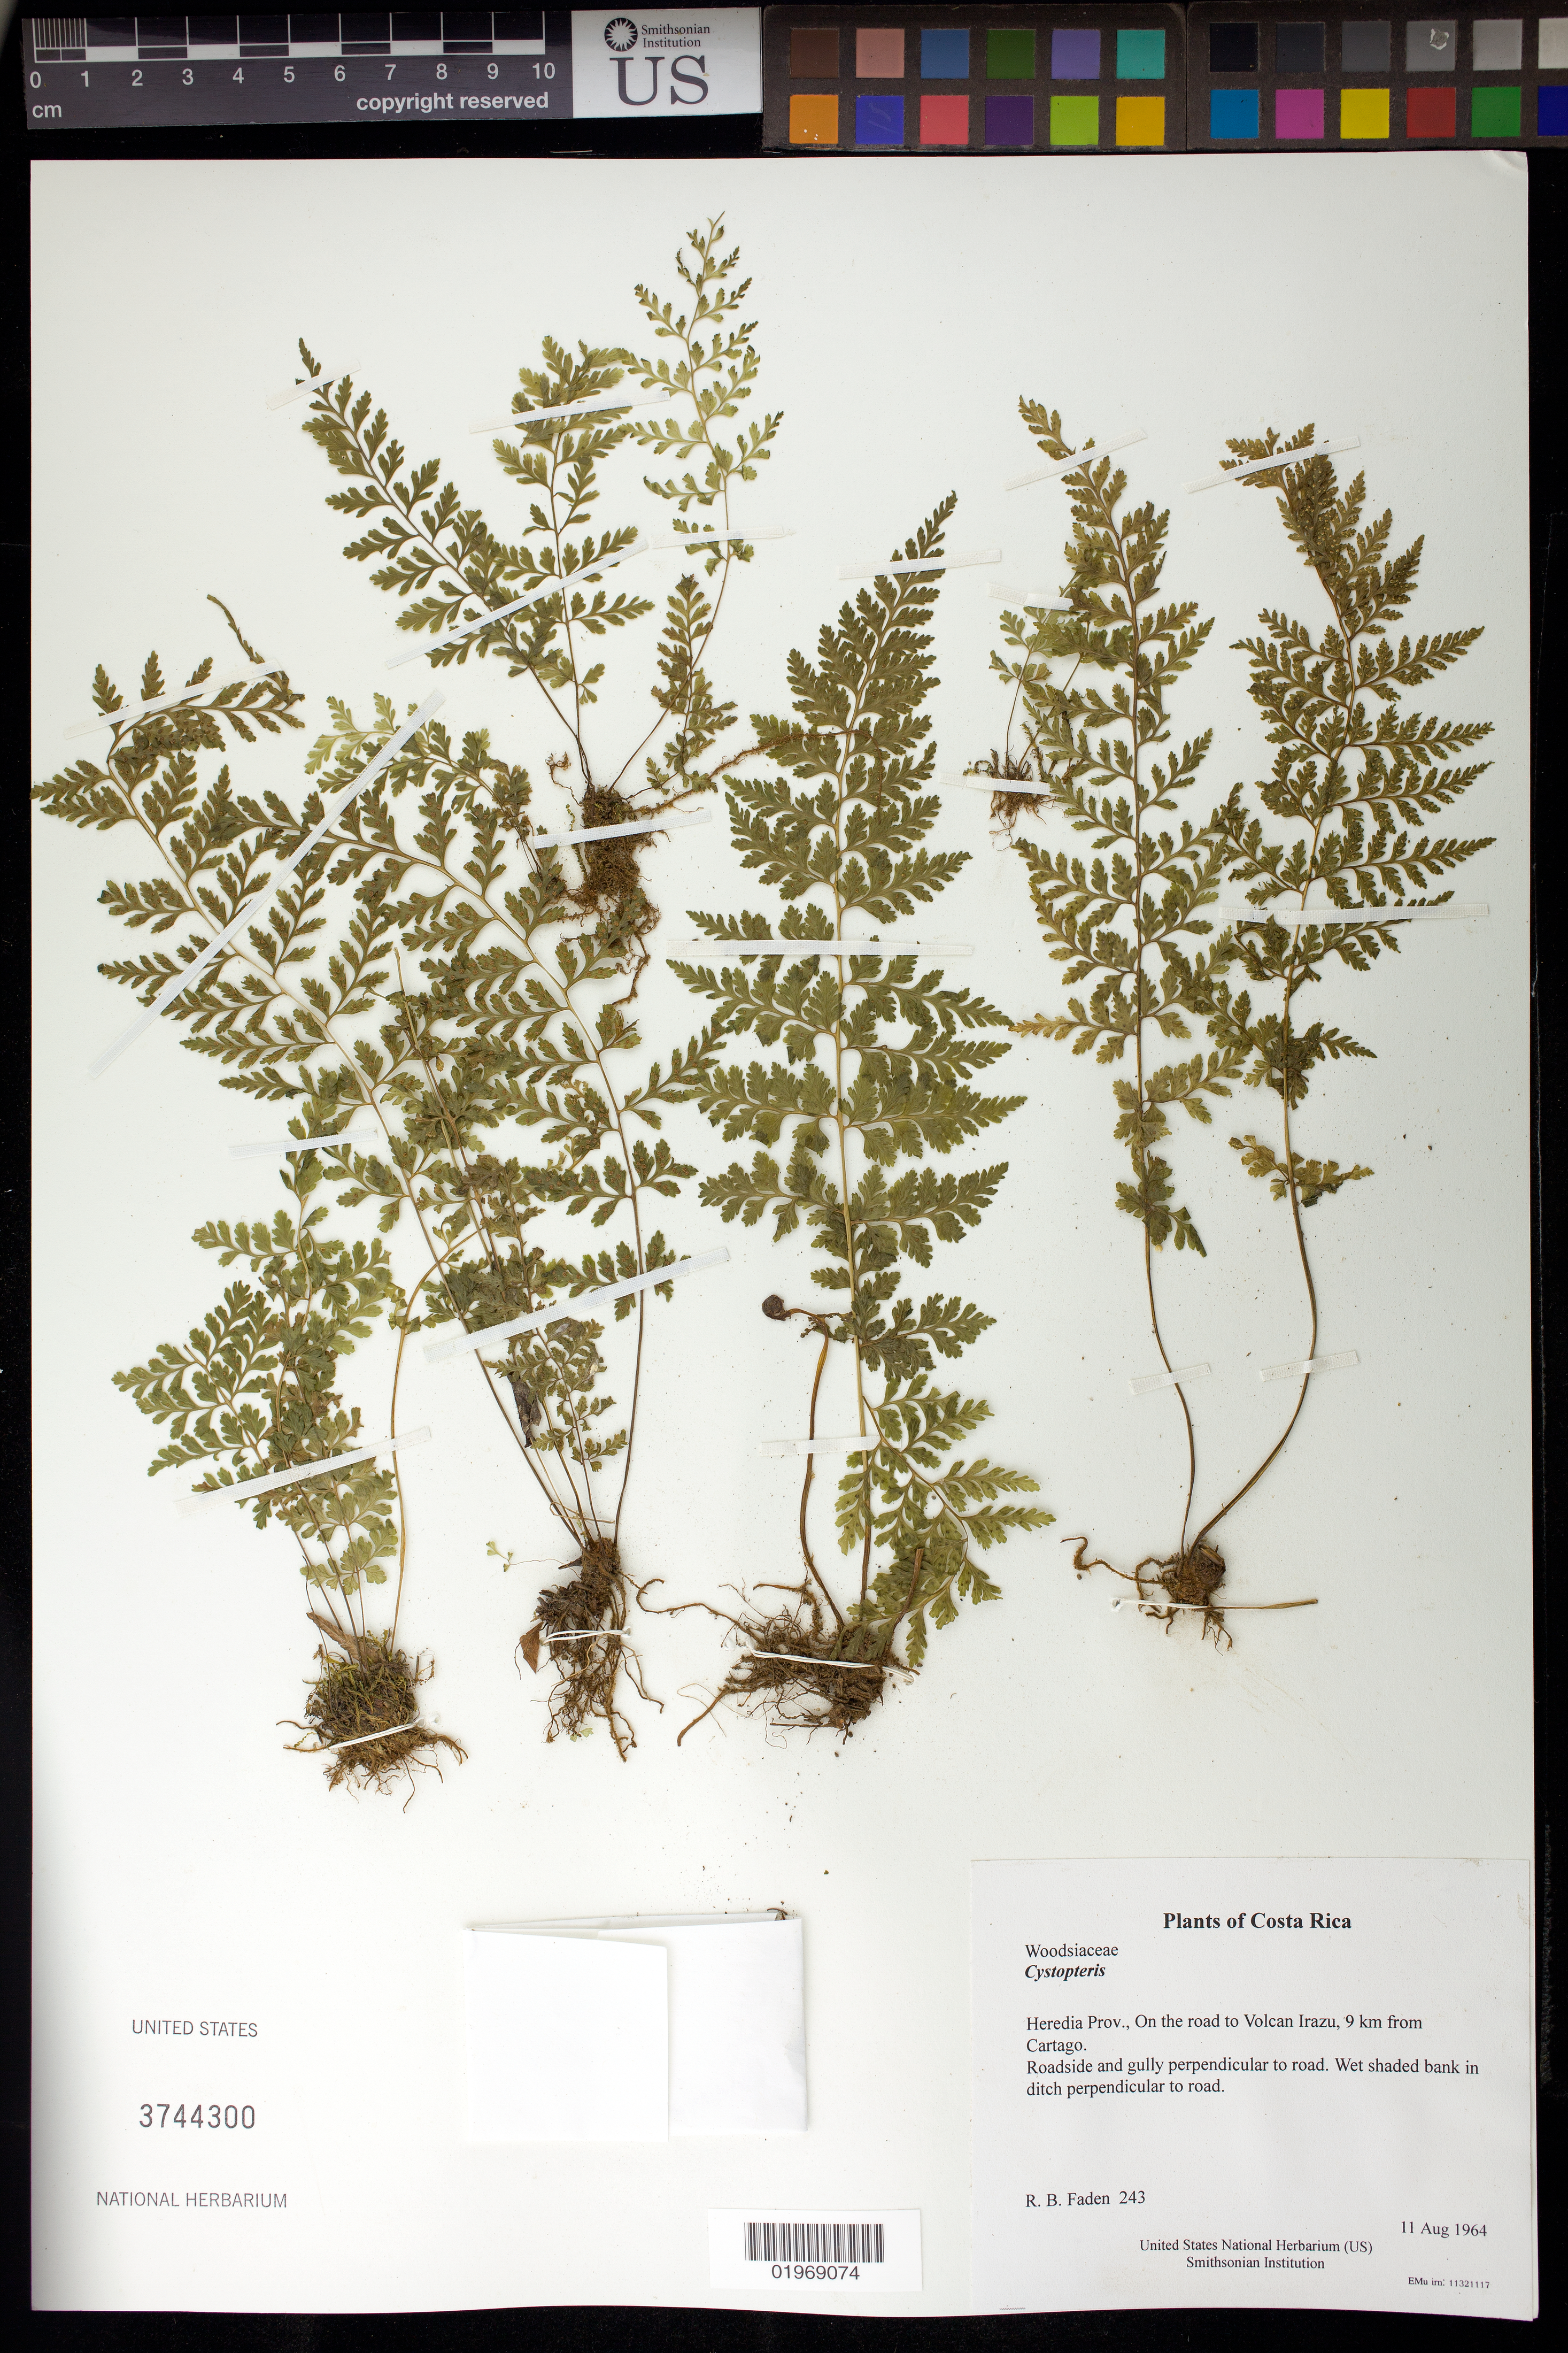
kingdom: Plantae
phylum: Tracheophyta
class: Polypodiopsida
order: Polypodiales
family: Cystopteridaceae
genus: Cystopteris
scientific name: Cystopteris sp.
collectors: R. B. Faden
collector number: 243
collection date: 1964-08-11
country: Costa Rica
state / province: Heredia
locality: On the road to Volcan Irazu, 9 km from Cartago.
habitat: Roadside and gully, wet shaded bank in ditch.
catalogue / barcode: US 3744300